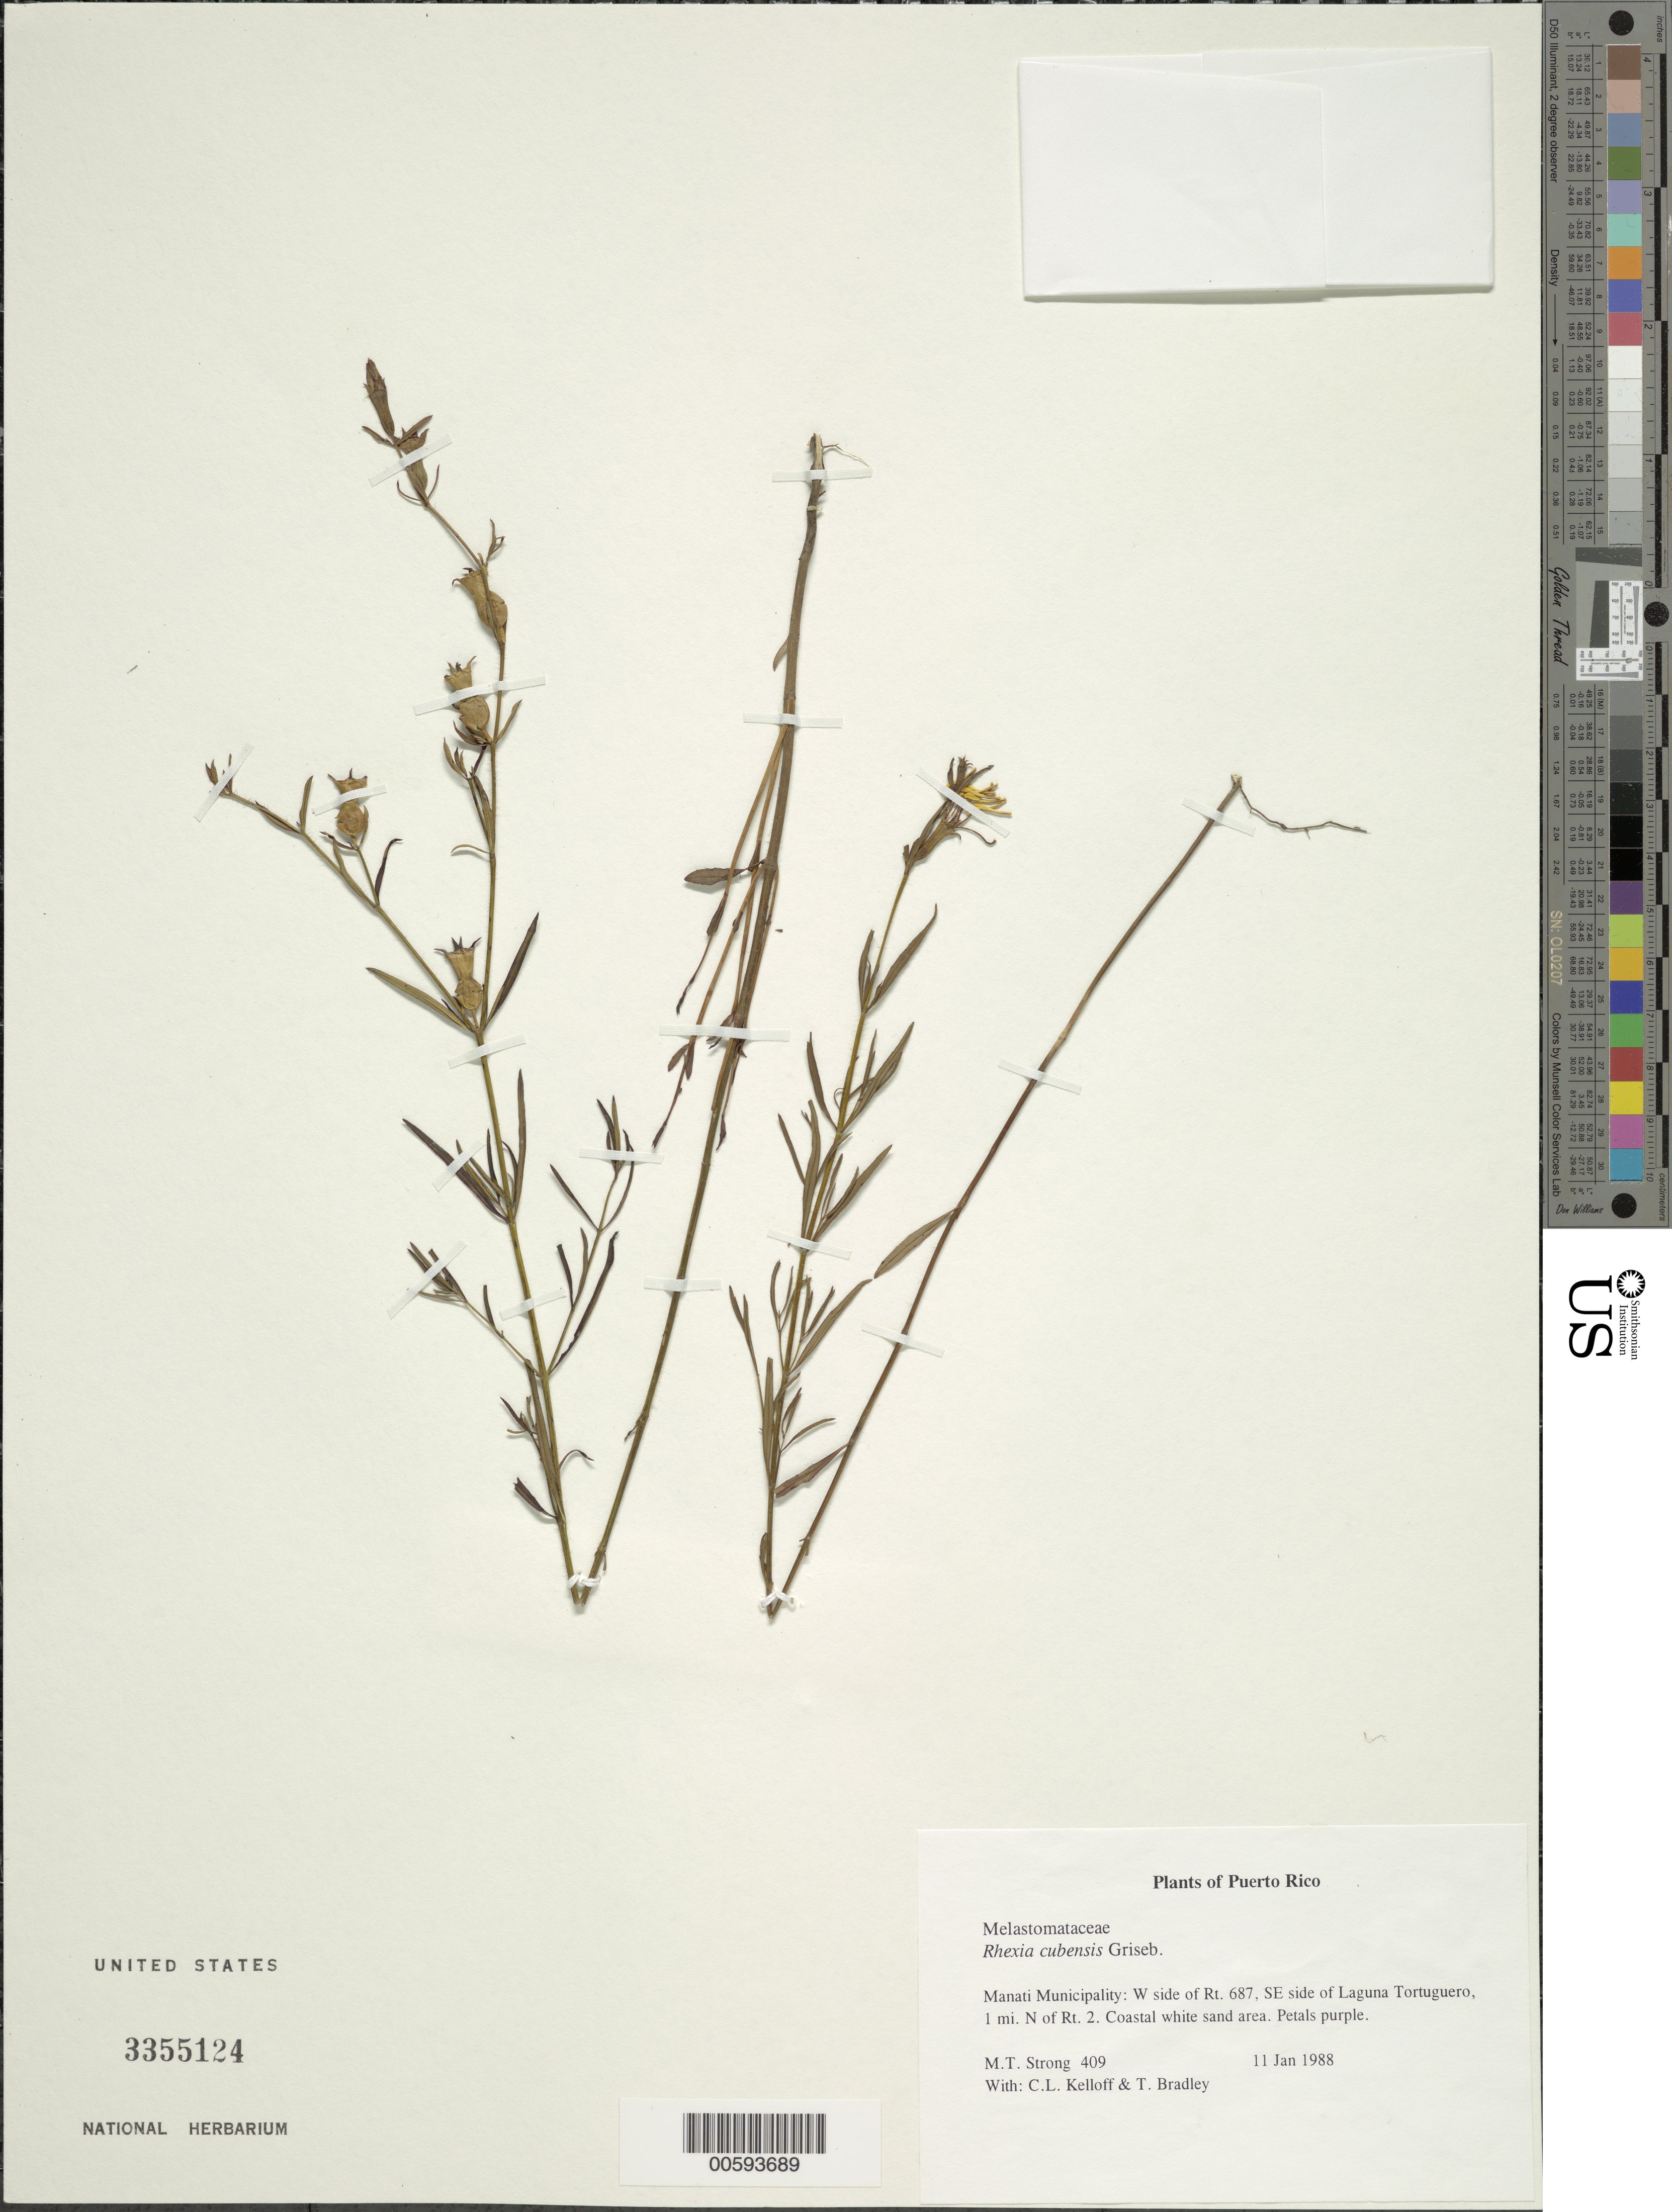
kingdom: Plantae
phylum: Tracheophyta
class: Magnoliopsida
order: Myrtales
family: Melastomataceae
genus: Rhexia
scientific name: Rhexia cubensis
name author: Griseb.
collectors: M. T. Strong, C. L. Kelloff & T. Bradley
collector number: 409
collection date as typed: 11 Jan 1988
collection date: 1988-01-11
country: Puerto Rico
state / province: Manatí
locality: Manati Municipality: W side of Rt. 687, SE side of Laguna Tortuguero, 1 mi. N of Rt. 2.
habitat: Coastal white sand area.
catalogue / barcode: US 3355124